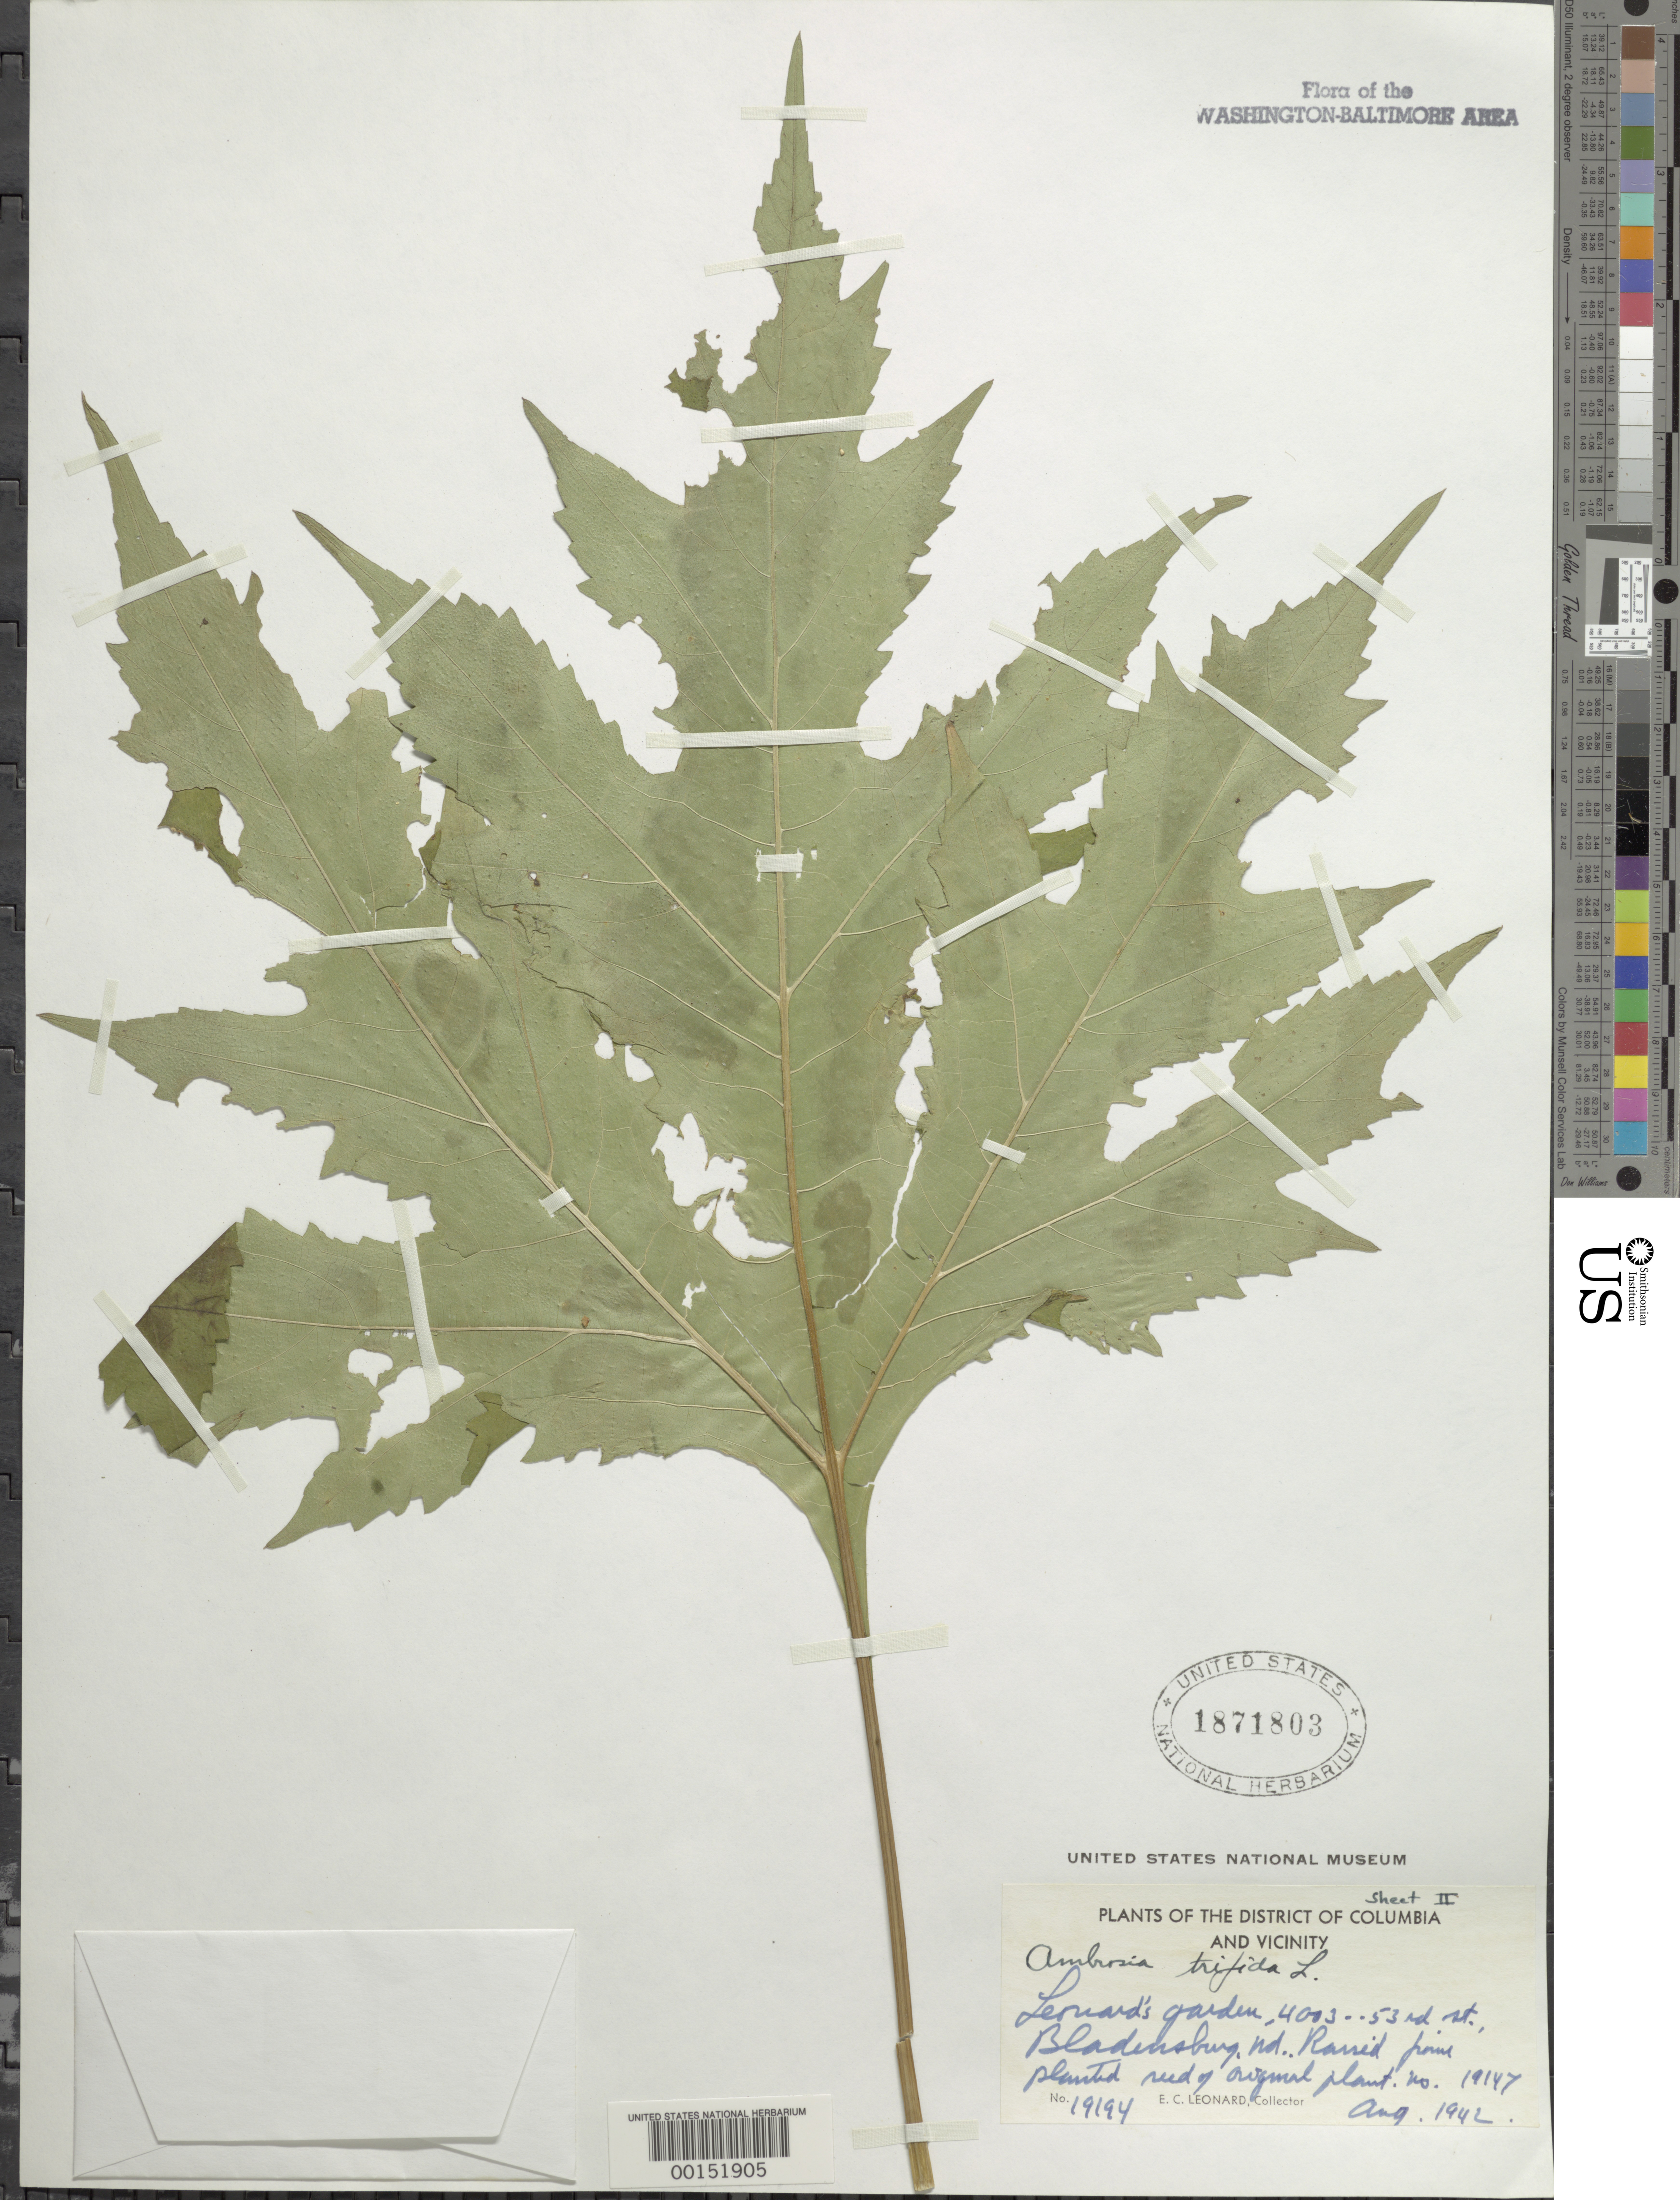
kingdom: Plantae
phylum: Tracheophyta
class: Magnoliopsida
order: Asterales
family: Asteraceae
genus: Ambrosia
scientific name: Ambrosia trifida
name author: L.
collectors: E. C. Leonard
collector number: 19194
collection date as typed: Aug 1942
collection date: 1942-08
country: United States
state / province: Maryland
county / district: Prince George's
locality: Bladensburg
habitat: Leonards garden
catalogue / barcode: US 1871803